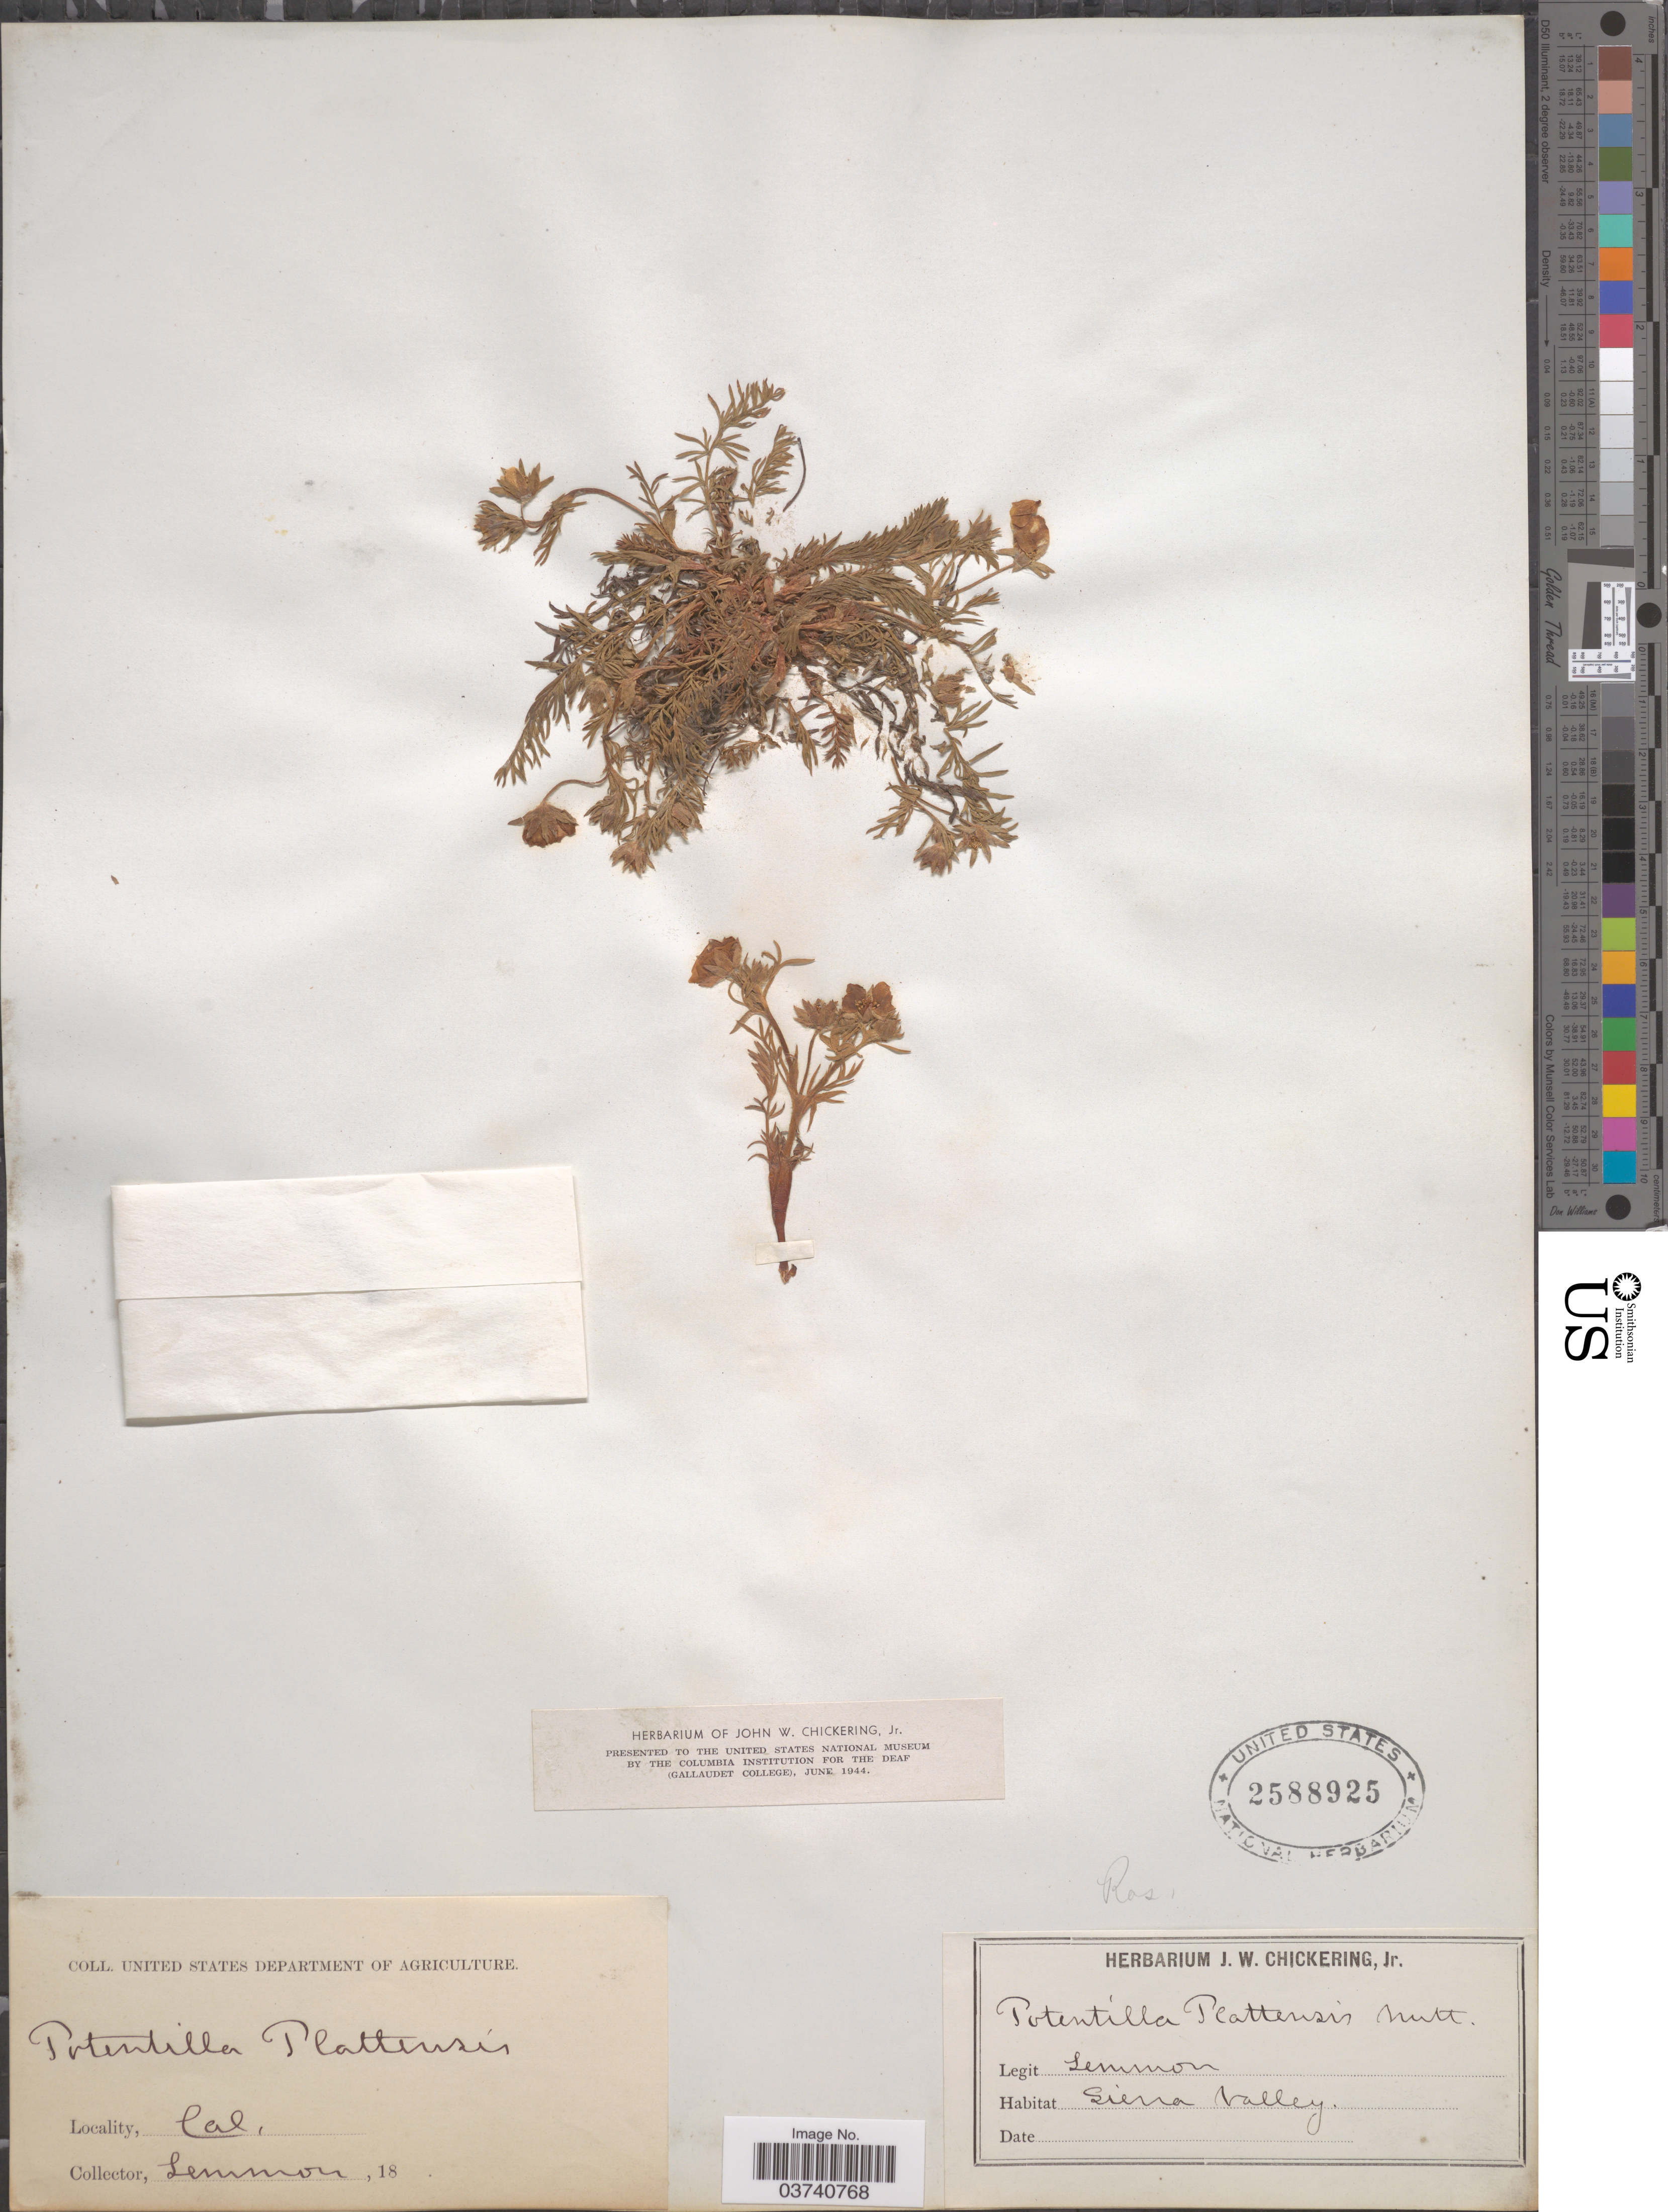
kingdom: Plantae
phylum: Tracheophyta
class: Magnoliopsida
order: Rosales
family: Rosaceae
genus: Potentilla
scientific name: Potentilla plattensis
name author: Nutt.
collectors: -- Lemmon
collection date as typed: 18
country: United States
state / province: California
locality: Sierra Valley.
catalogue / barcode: US 2588925